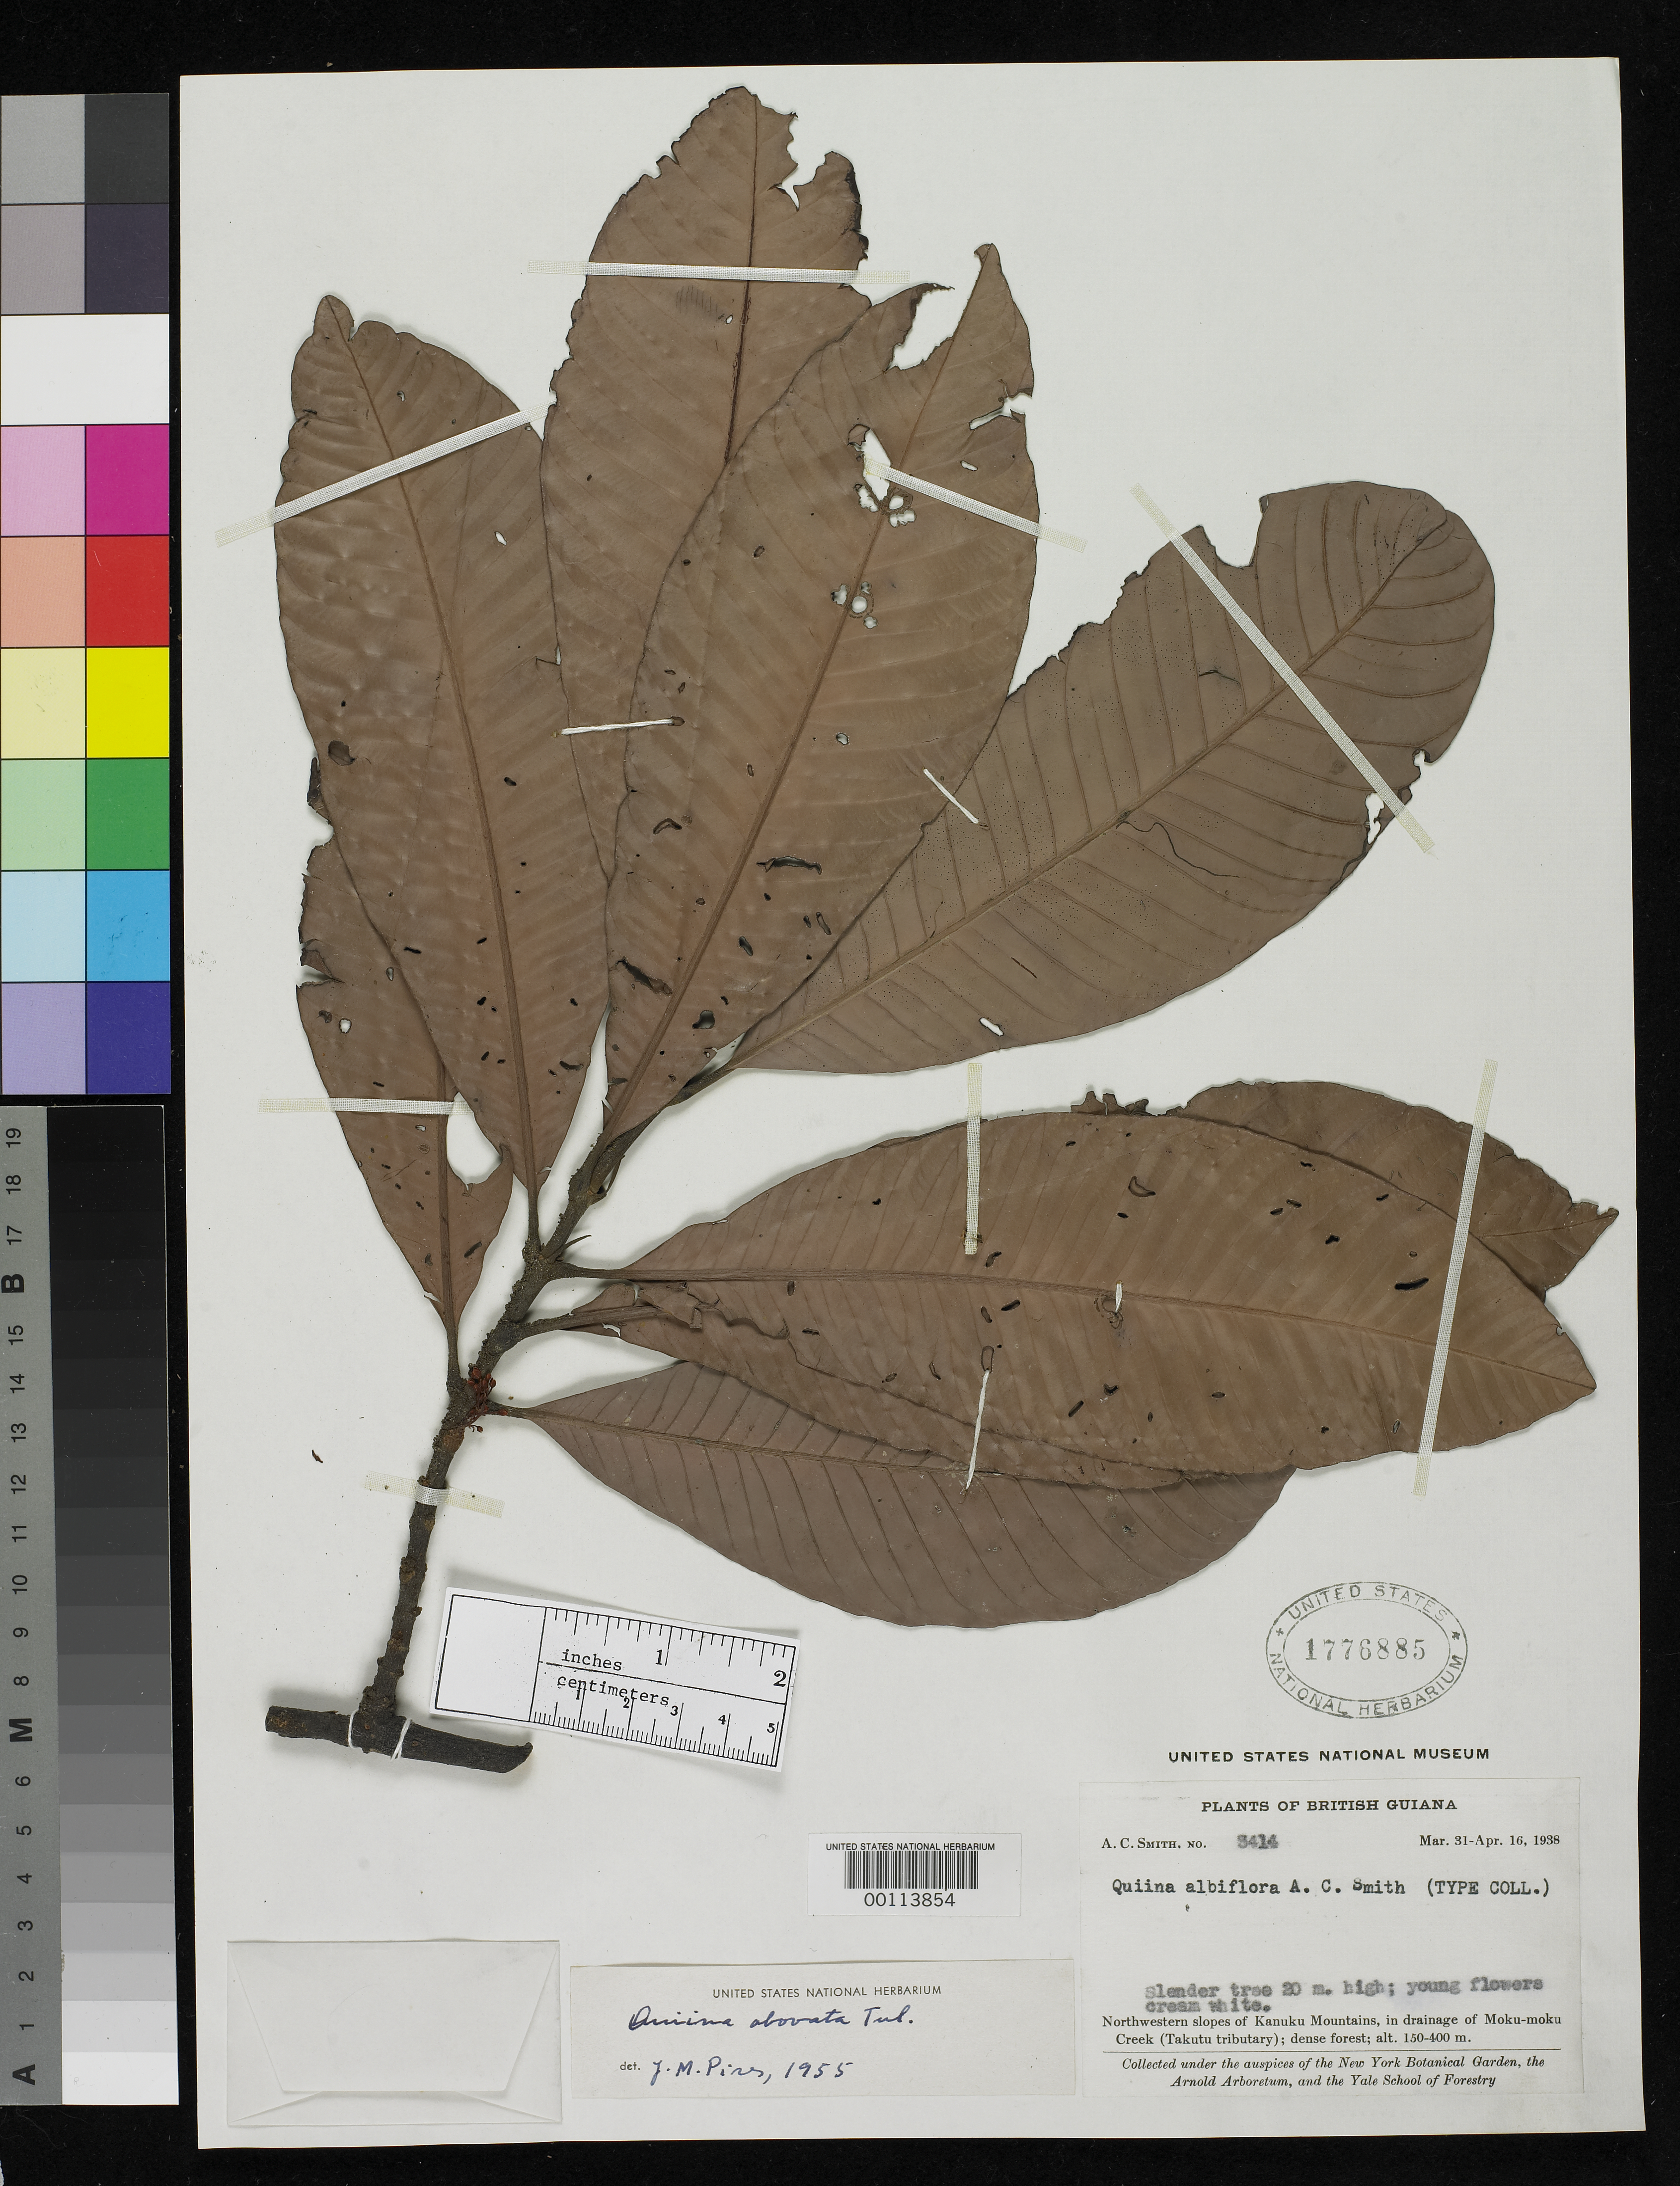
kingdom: Plantae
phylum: Tracheophyta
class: Magnoliopsida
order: Malpighiales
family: Quiinaceae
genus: Quiina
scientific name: Quiina albiflora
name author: A.C. Sm.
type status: Isotype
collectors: A. C. Smith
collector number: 3414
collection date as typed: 31 Mar 1938 to 16 Apr 1938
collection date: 1938-03-31/1938-04-16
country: Guyana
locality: Kanuku Mts., drainage of Moku-Moku Creek.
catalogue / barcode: US 1776885